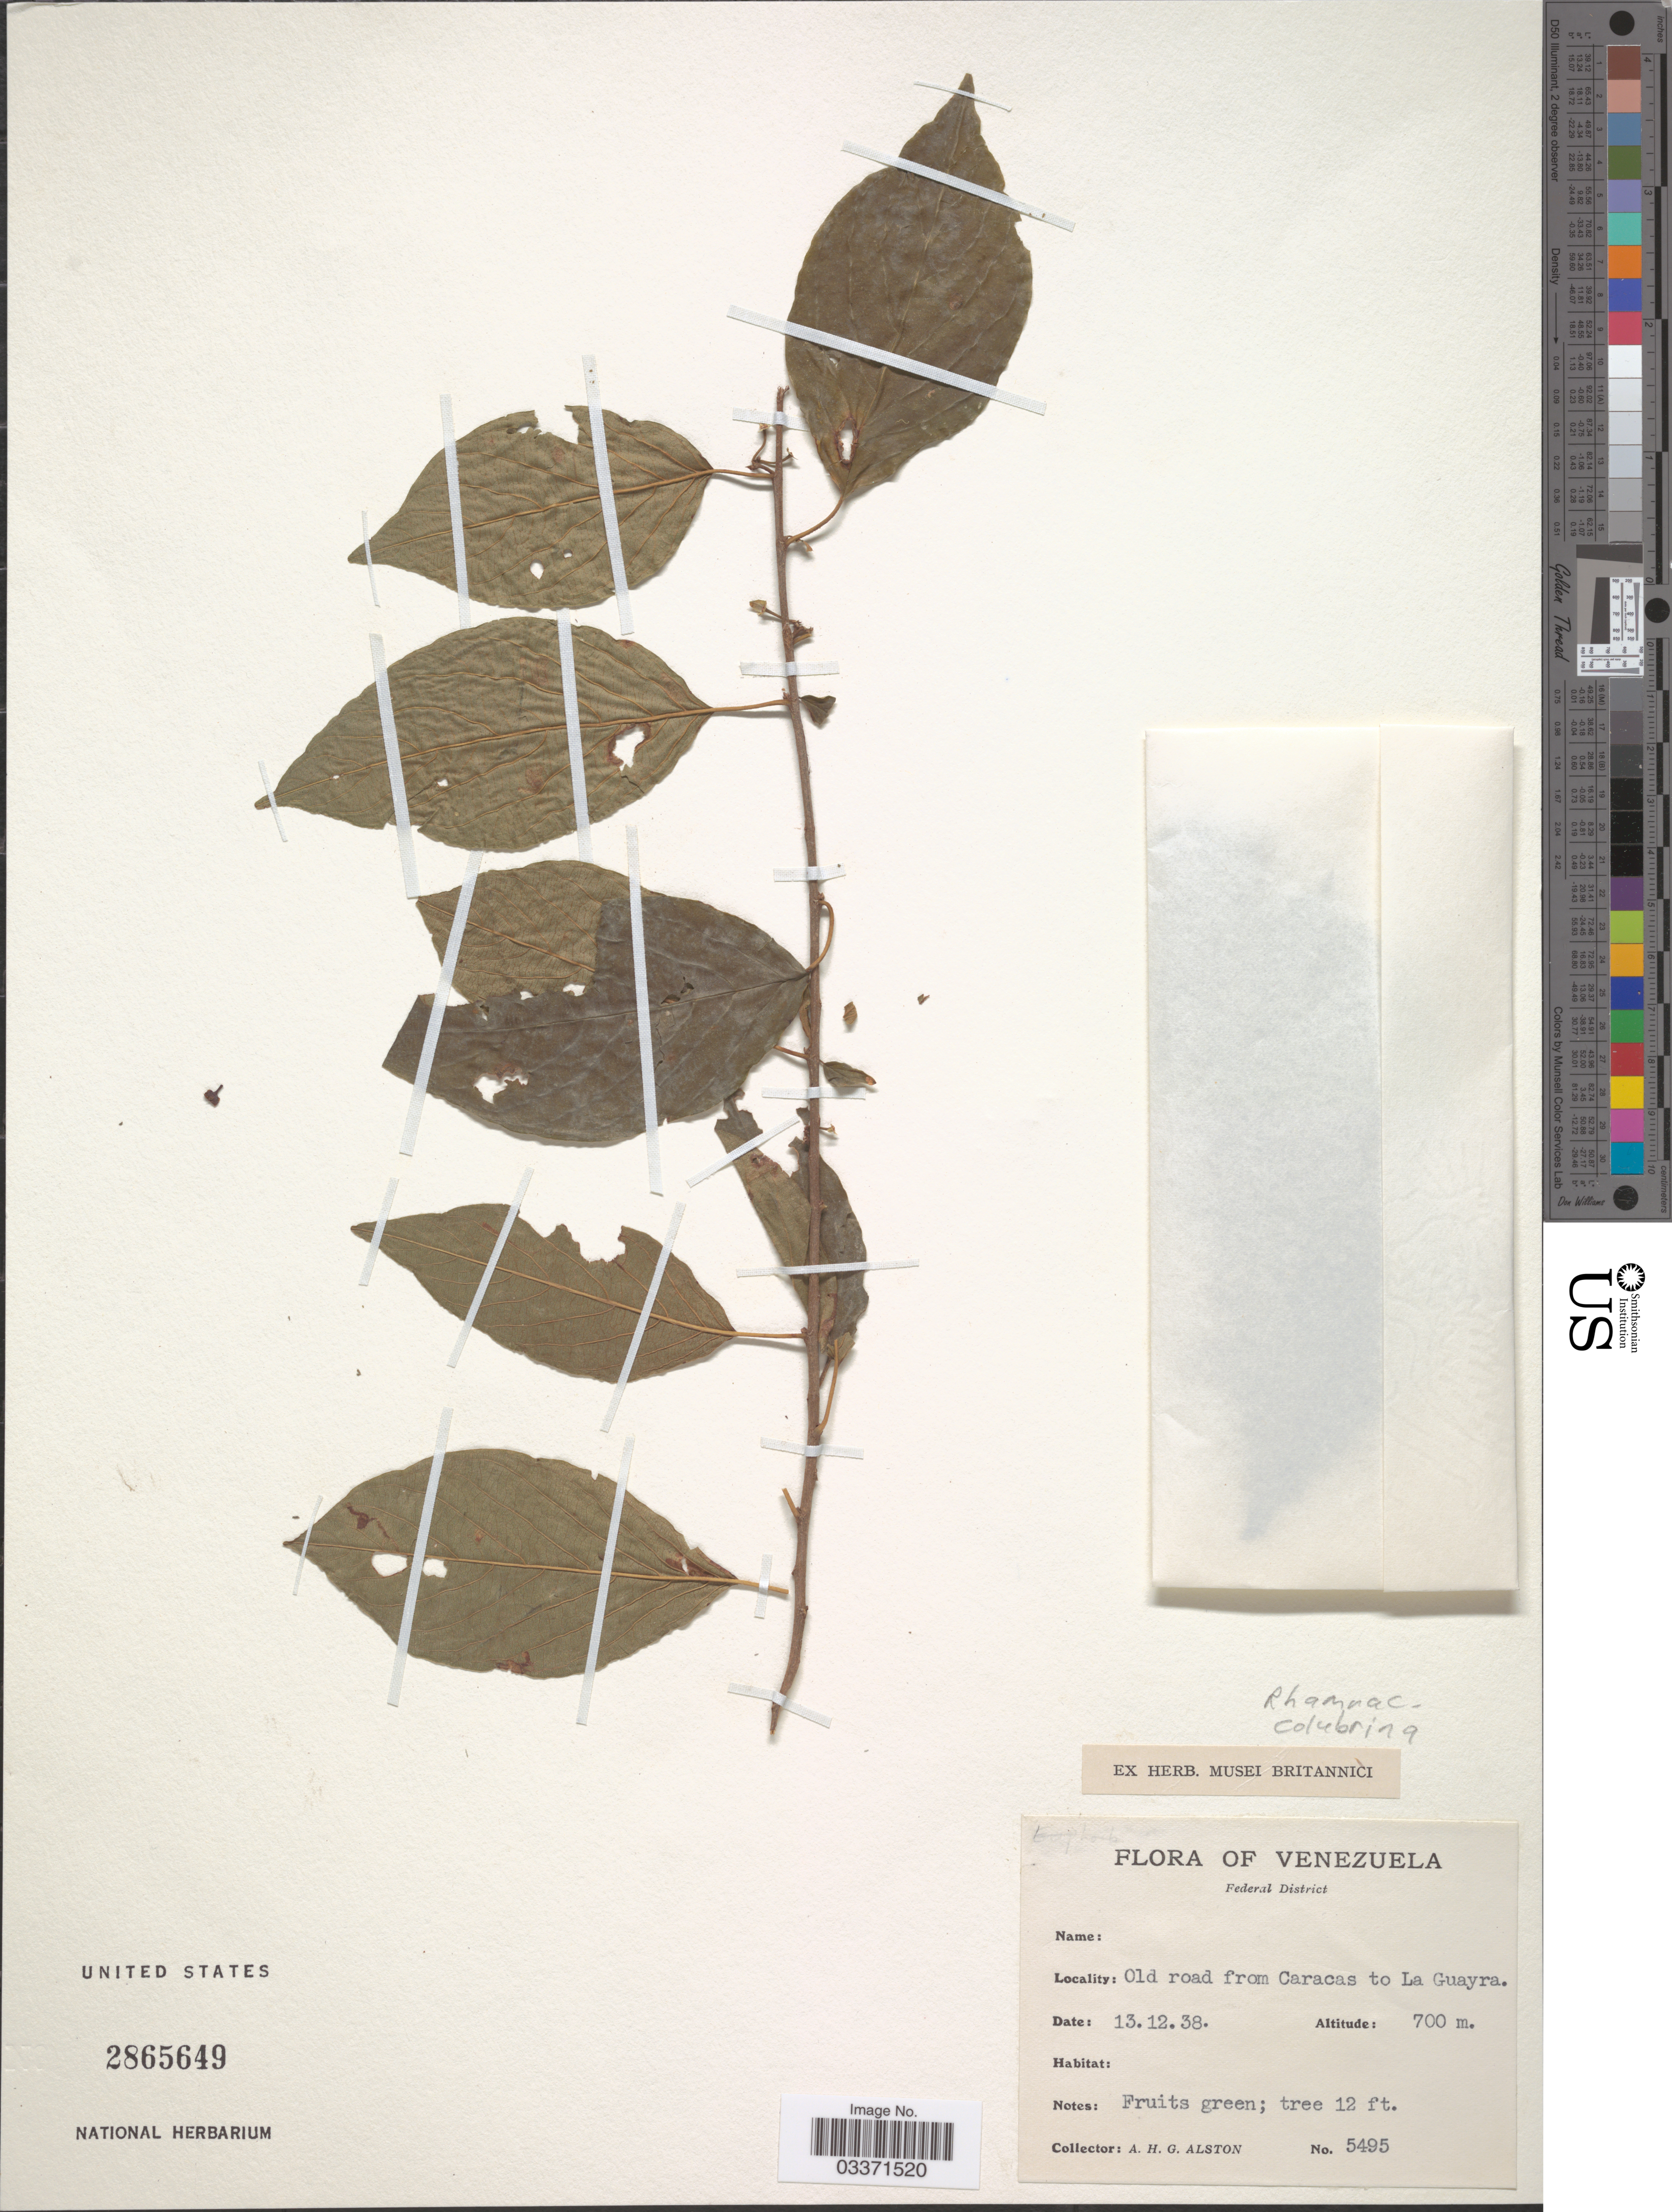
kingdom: Plantae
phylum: Tracheophyta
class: Magnoliopsida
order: Rosales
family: Rhamnaceae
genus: Colubrina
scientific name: Colubrina sp.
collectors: A. H. Alston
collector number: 5495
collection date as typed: Transcribed d/m/y: 13/12/38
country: Venezuela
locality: Federal District, Old road from Caracas to La Guayra.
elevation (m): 700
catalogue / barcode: US 2865649